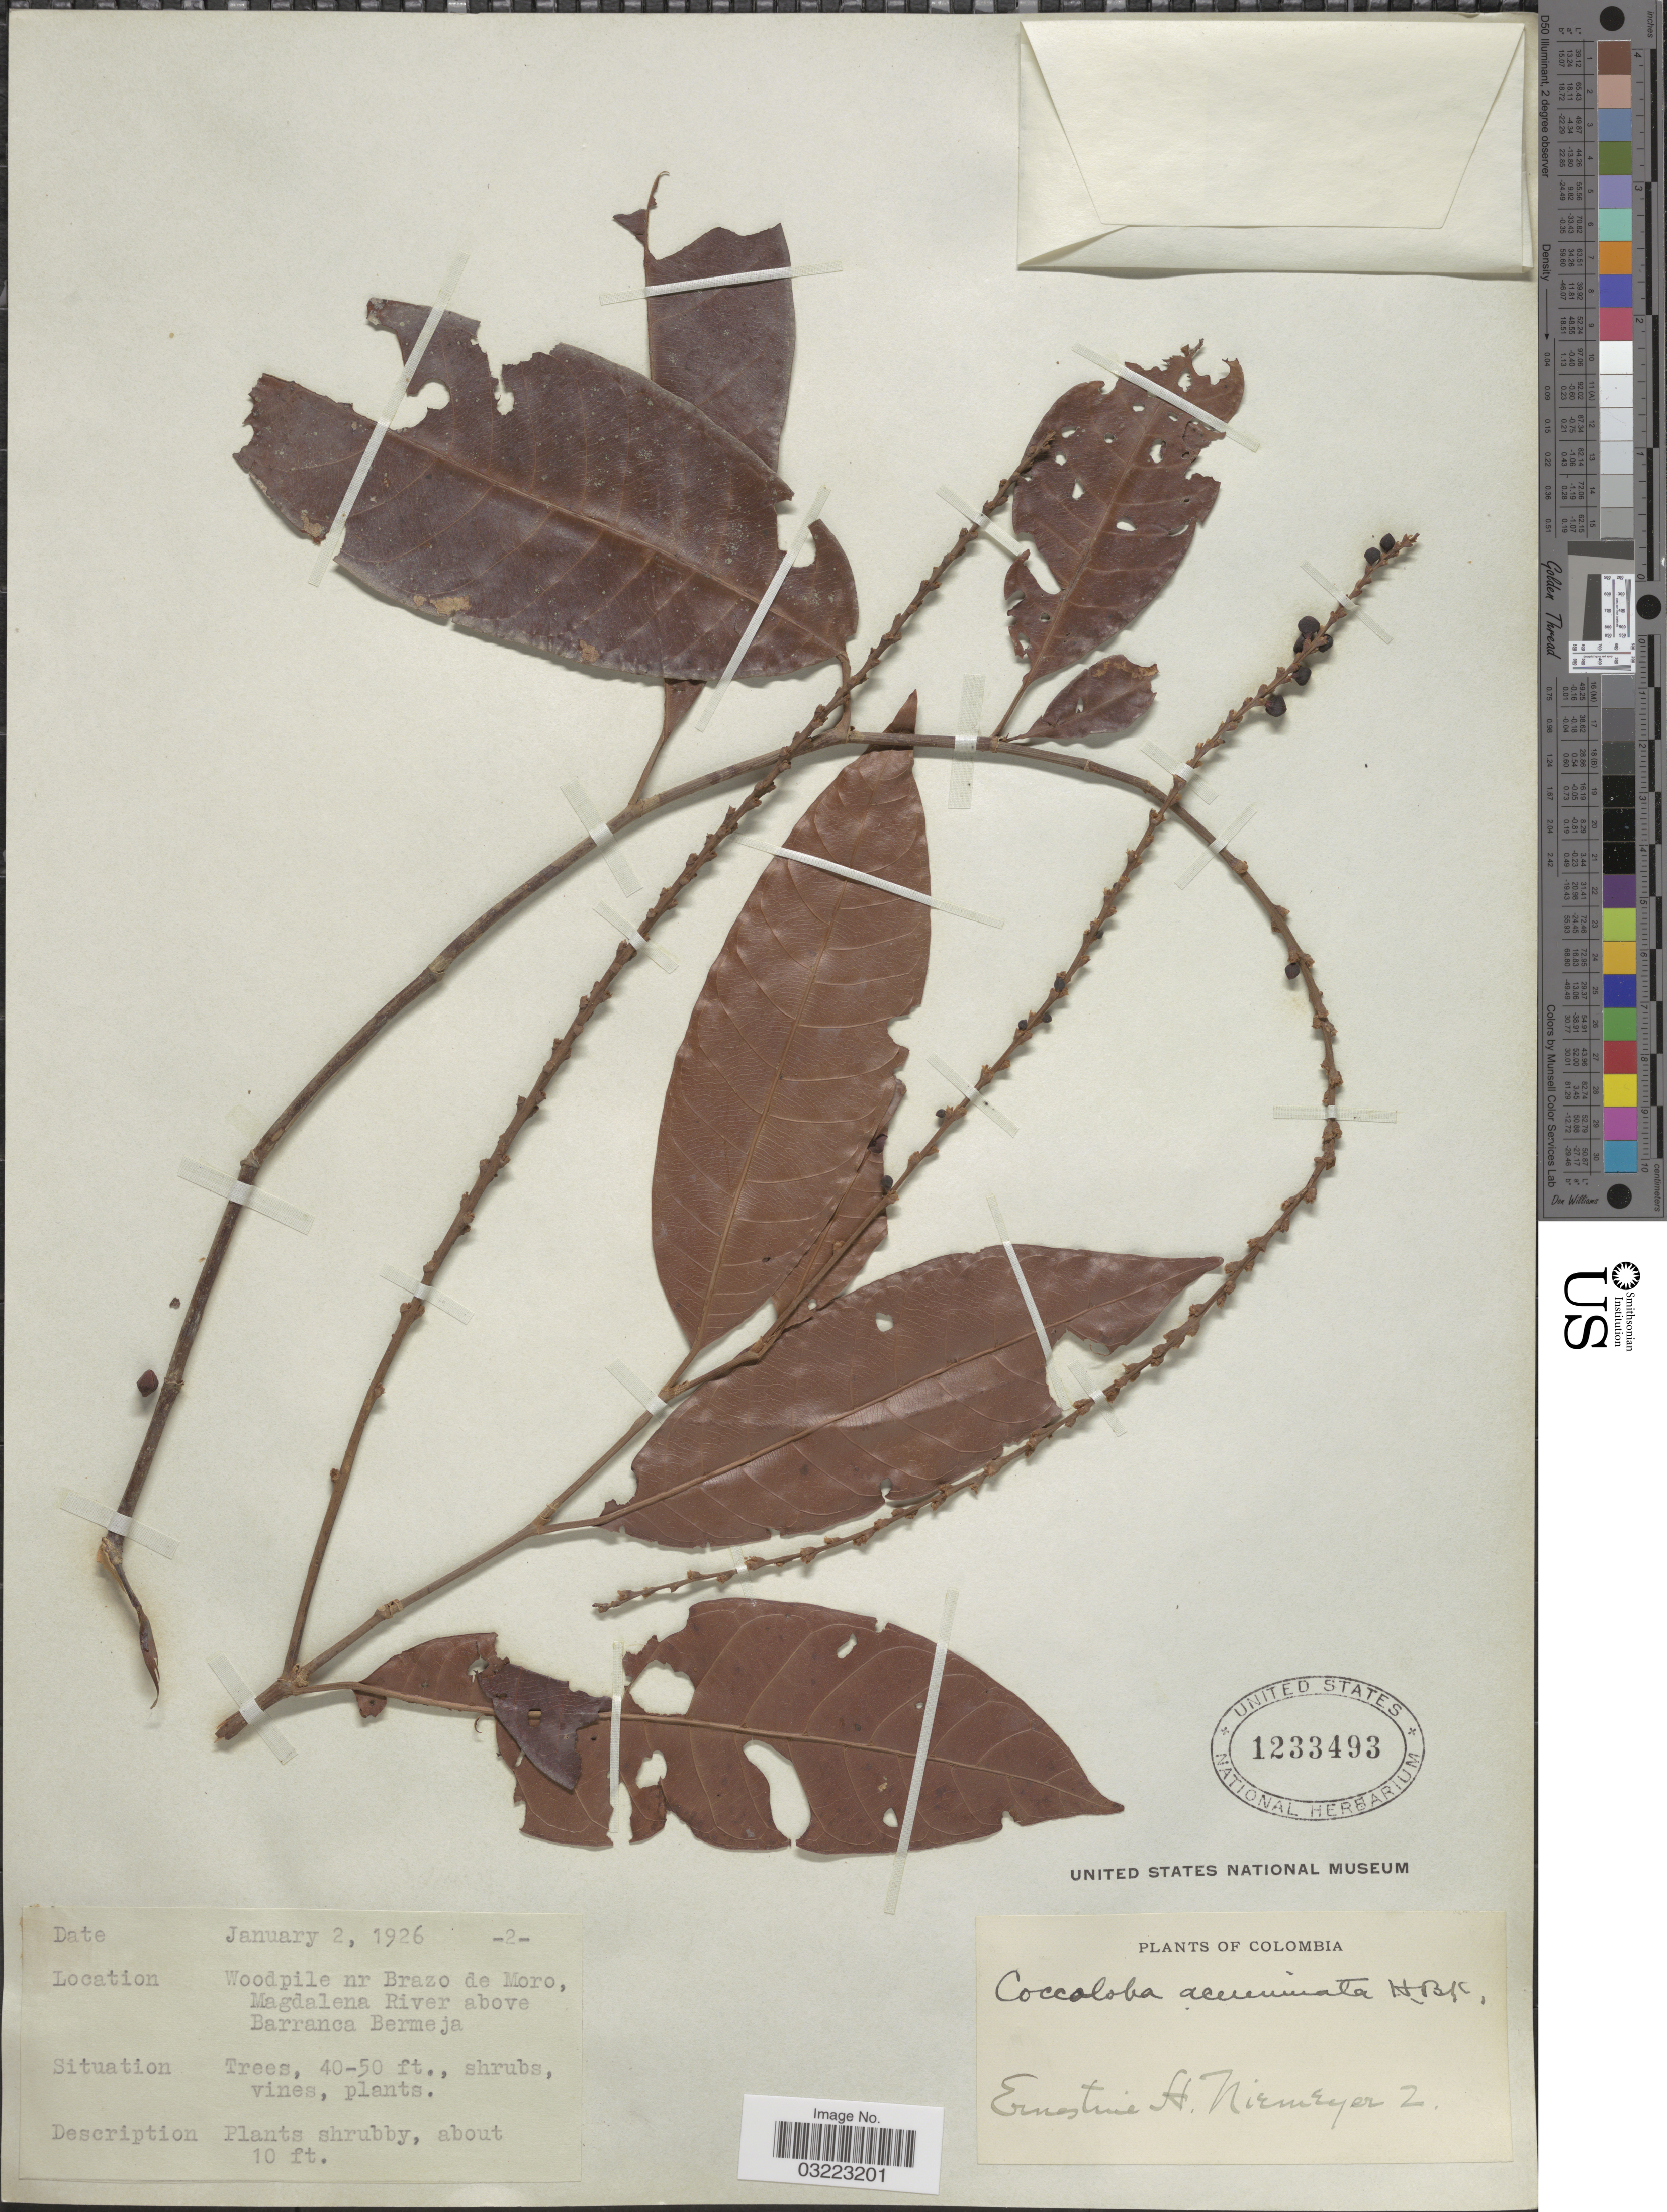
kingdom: Plantae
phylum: Tracheophyta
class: Magnoliopsida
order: Caryophyllales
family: Polygonaceae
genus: Coccoloba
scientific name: Coccoloba acuminata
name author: Kunth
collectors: E. H. Niemeyer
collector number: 2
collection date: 1926-01-02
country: Colombia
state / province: Magdalena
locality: Woodpile nr Bravo de Moro, Magdalena River above Barranca Bermeja.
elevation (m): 3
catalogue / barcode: US 1233493